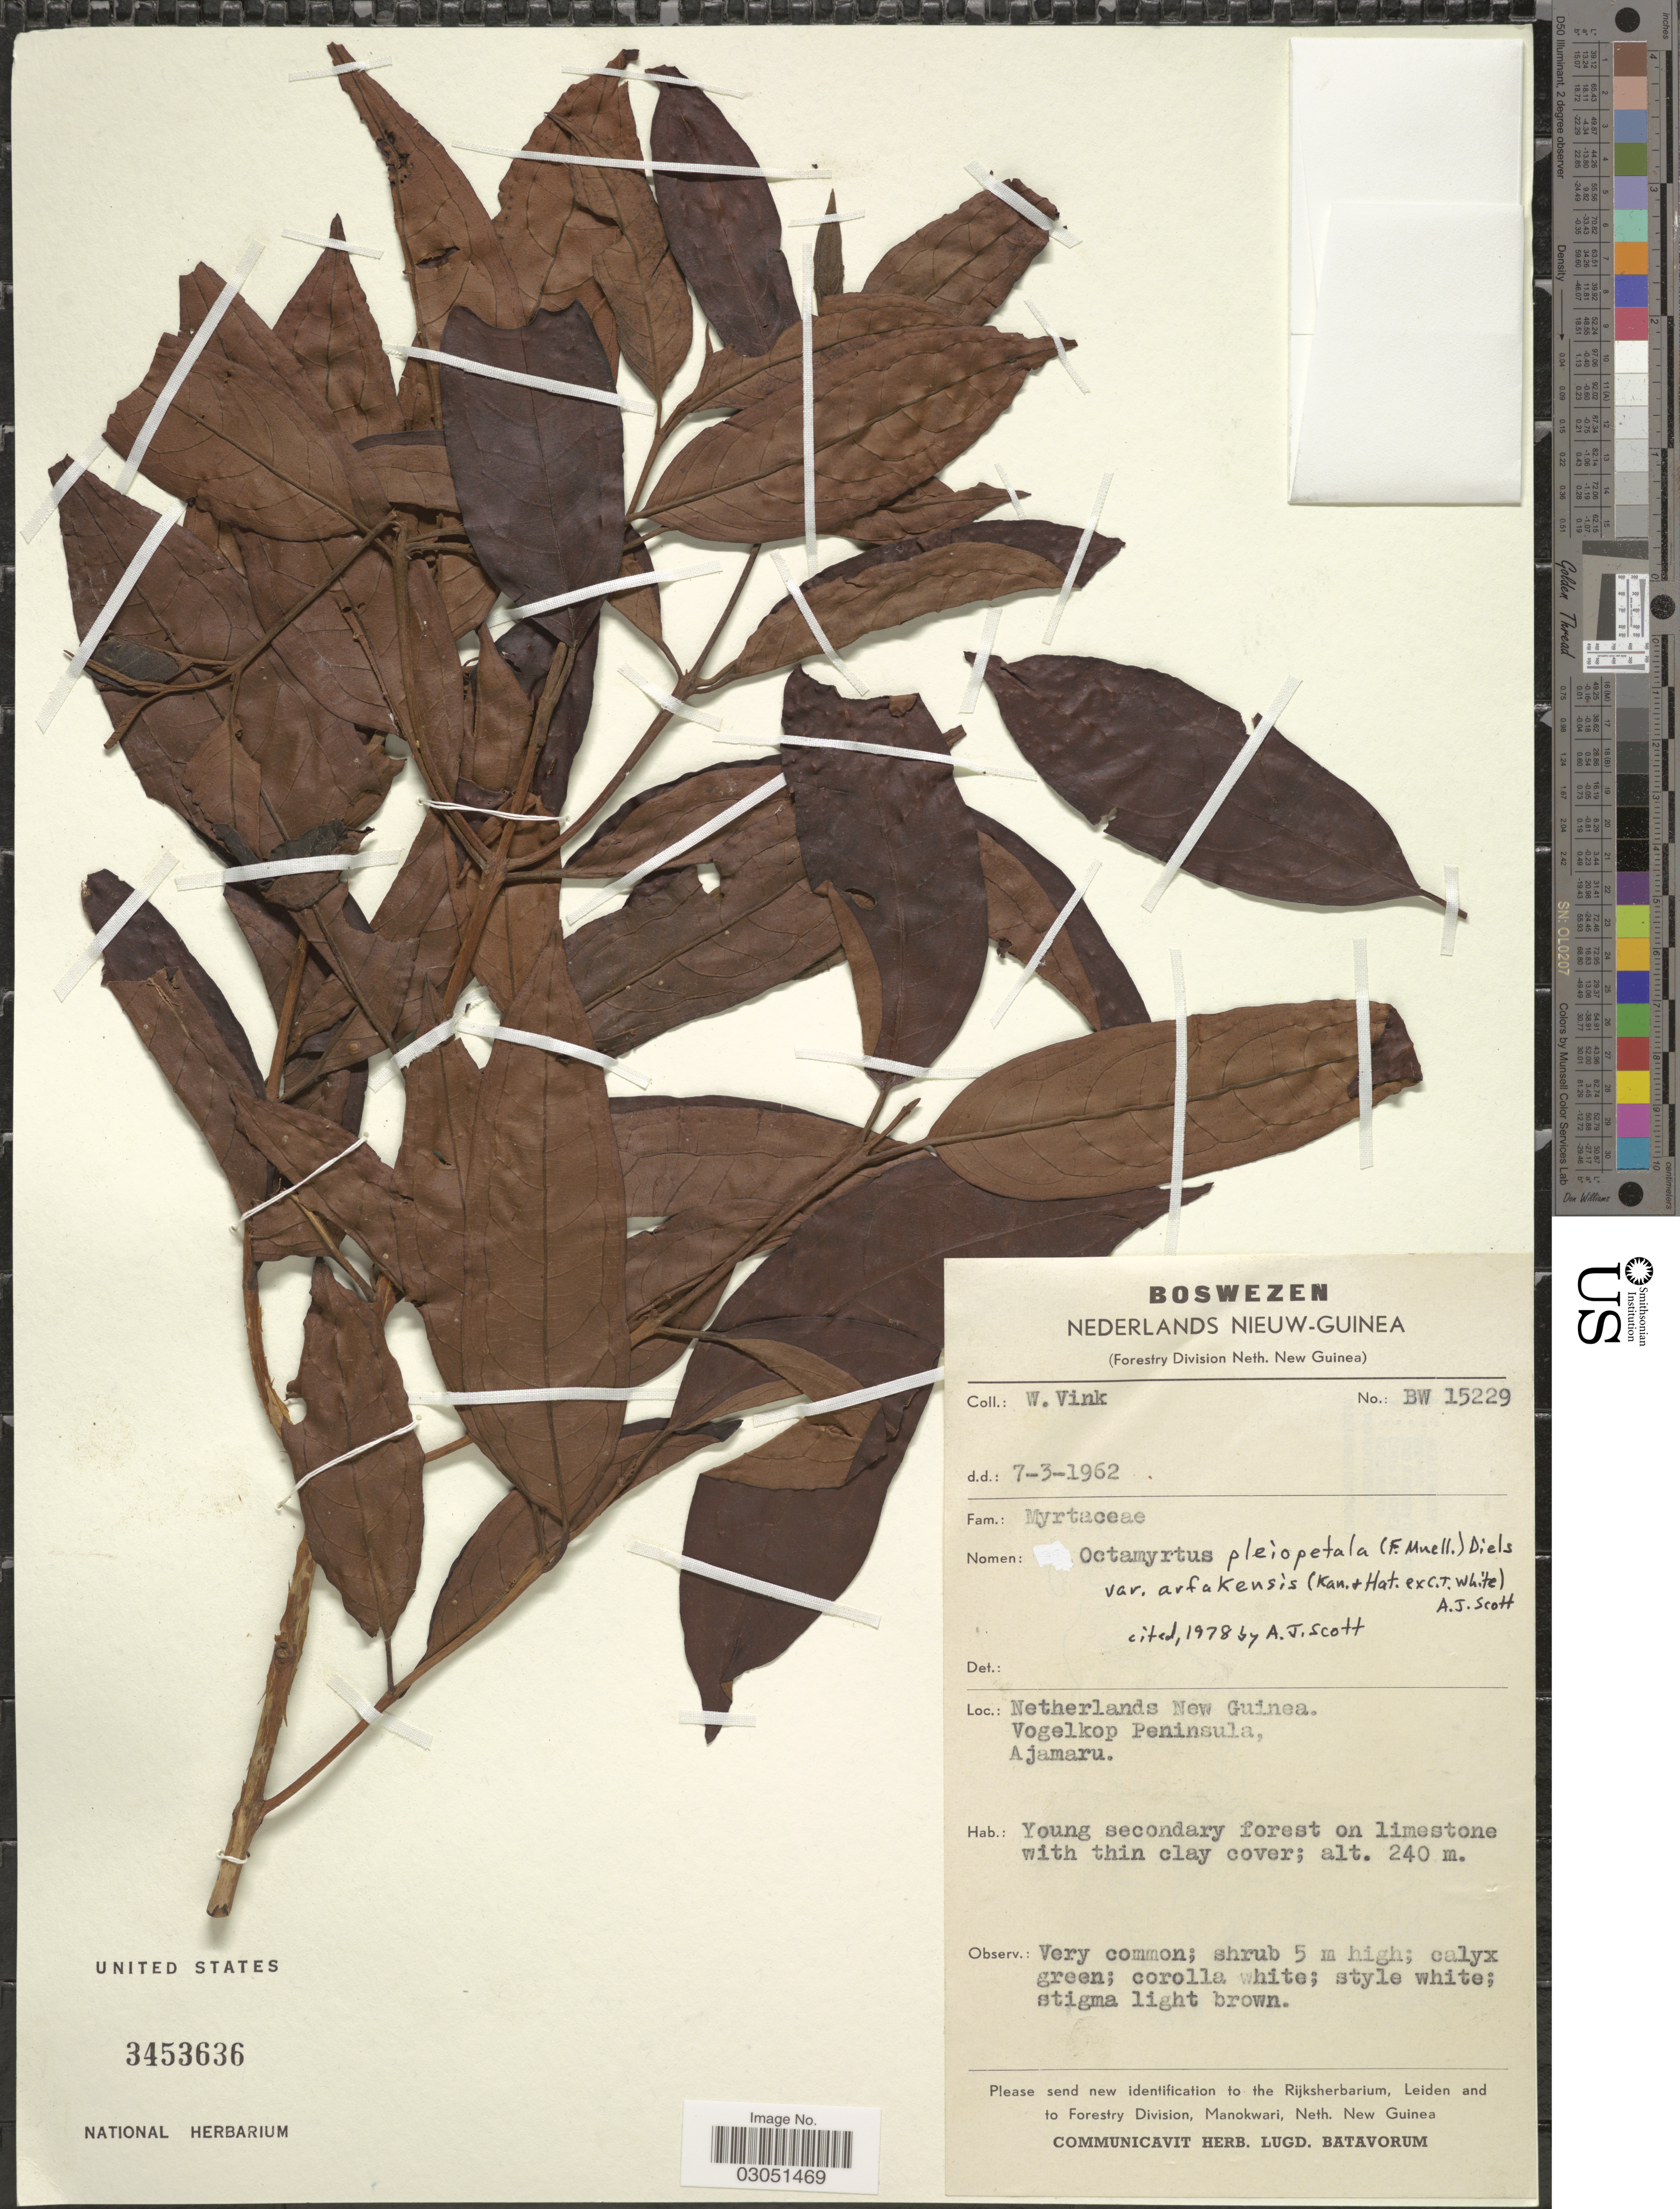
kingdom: Plantae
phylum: Tracheophyta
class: Magnoliopsida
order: Myrtales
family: Myrtaceae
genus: Octamyrtus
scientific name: Octamyrtus pleiopetala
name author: Diels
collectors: W. Vink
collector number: BW15229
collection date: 1962-03-07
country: Indonesia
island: New Guinea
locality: Netherland New Guinea, Vogelkop Peninsula, Ajamaru.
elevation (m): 240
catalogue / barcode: US 3453636